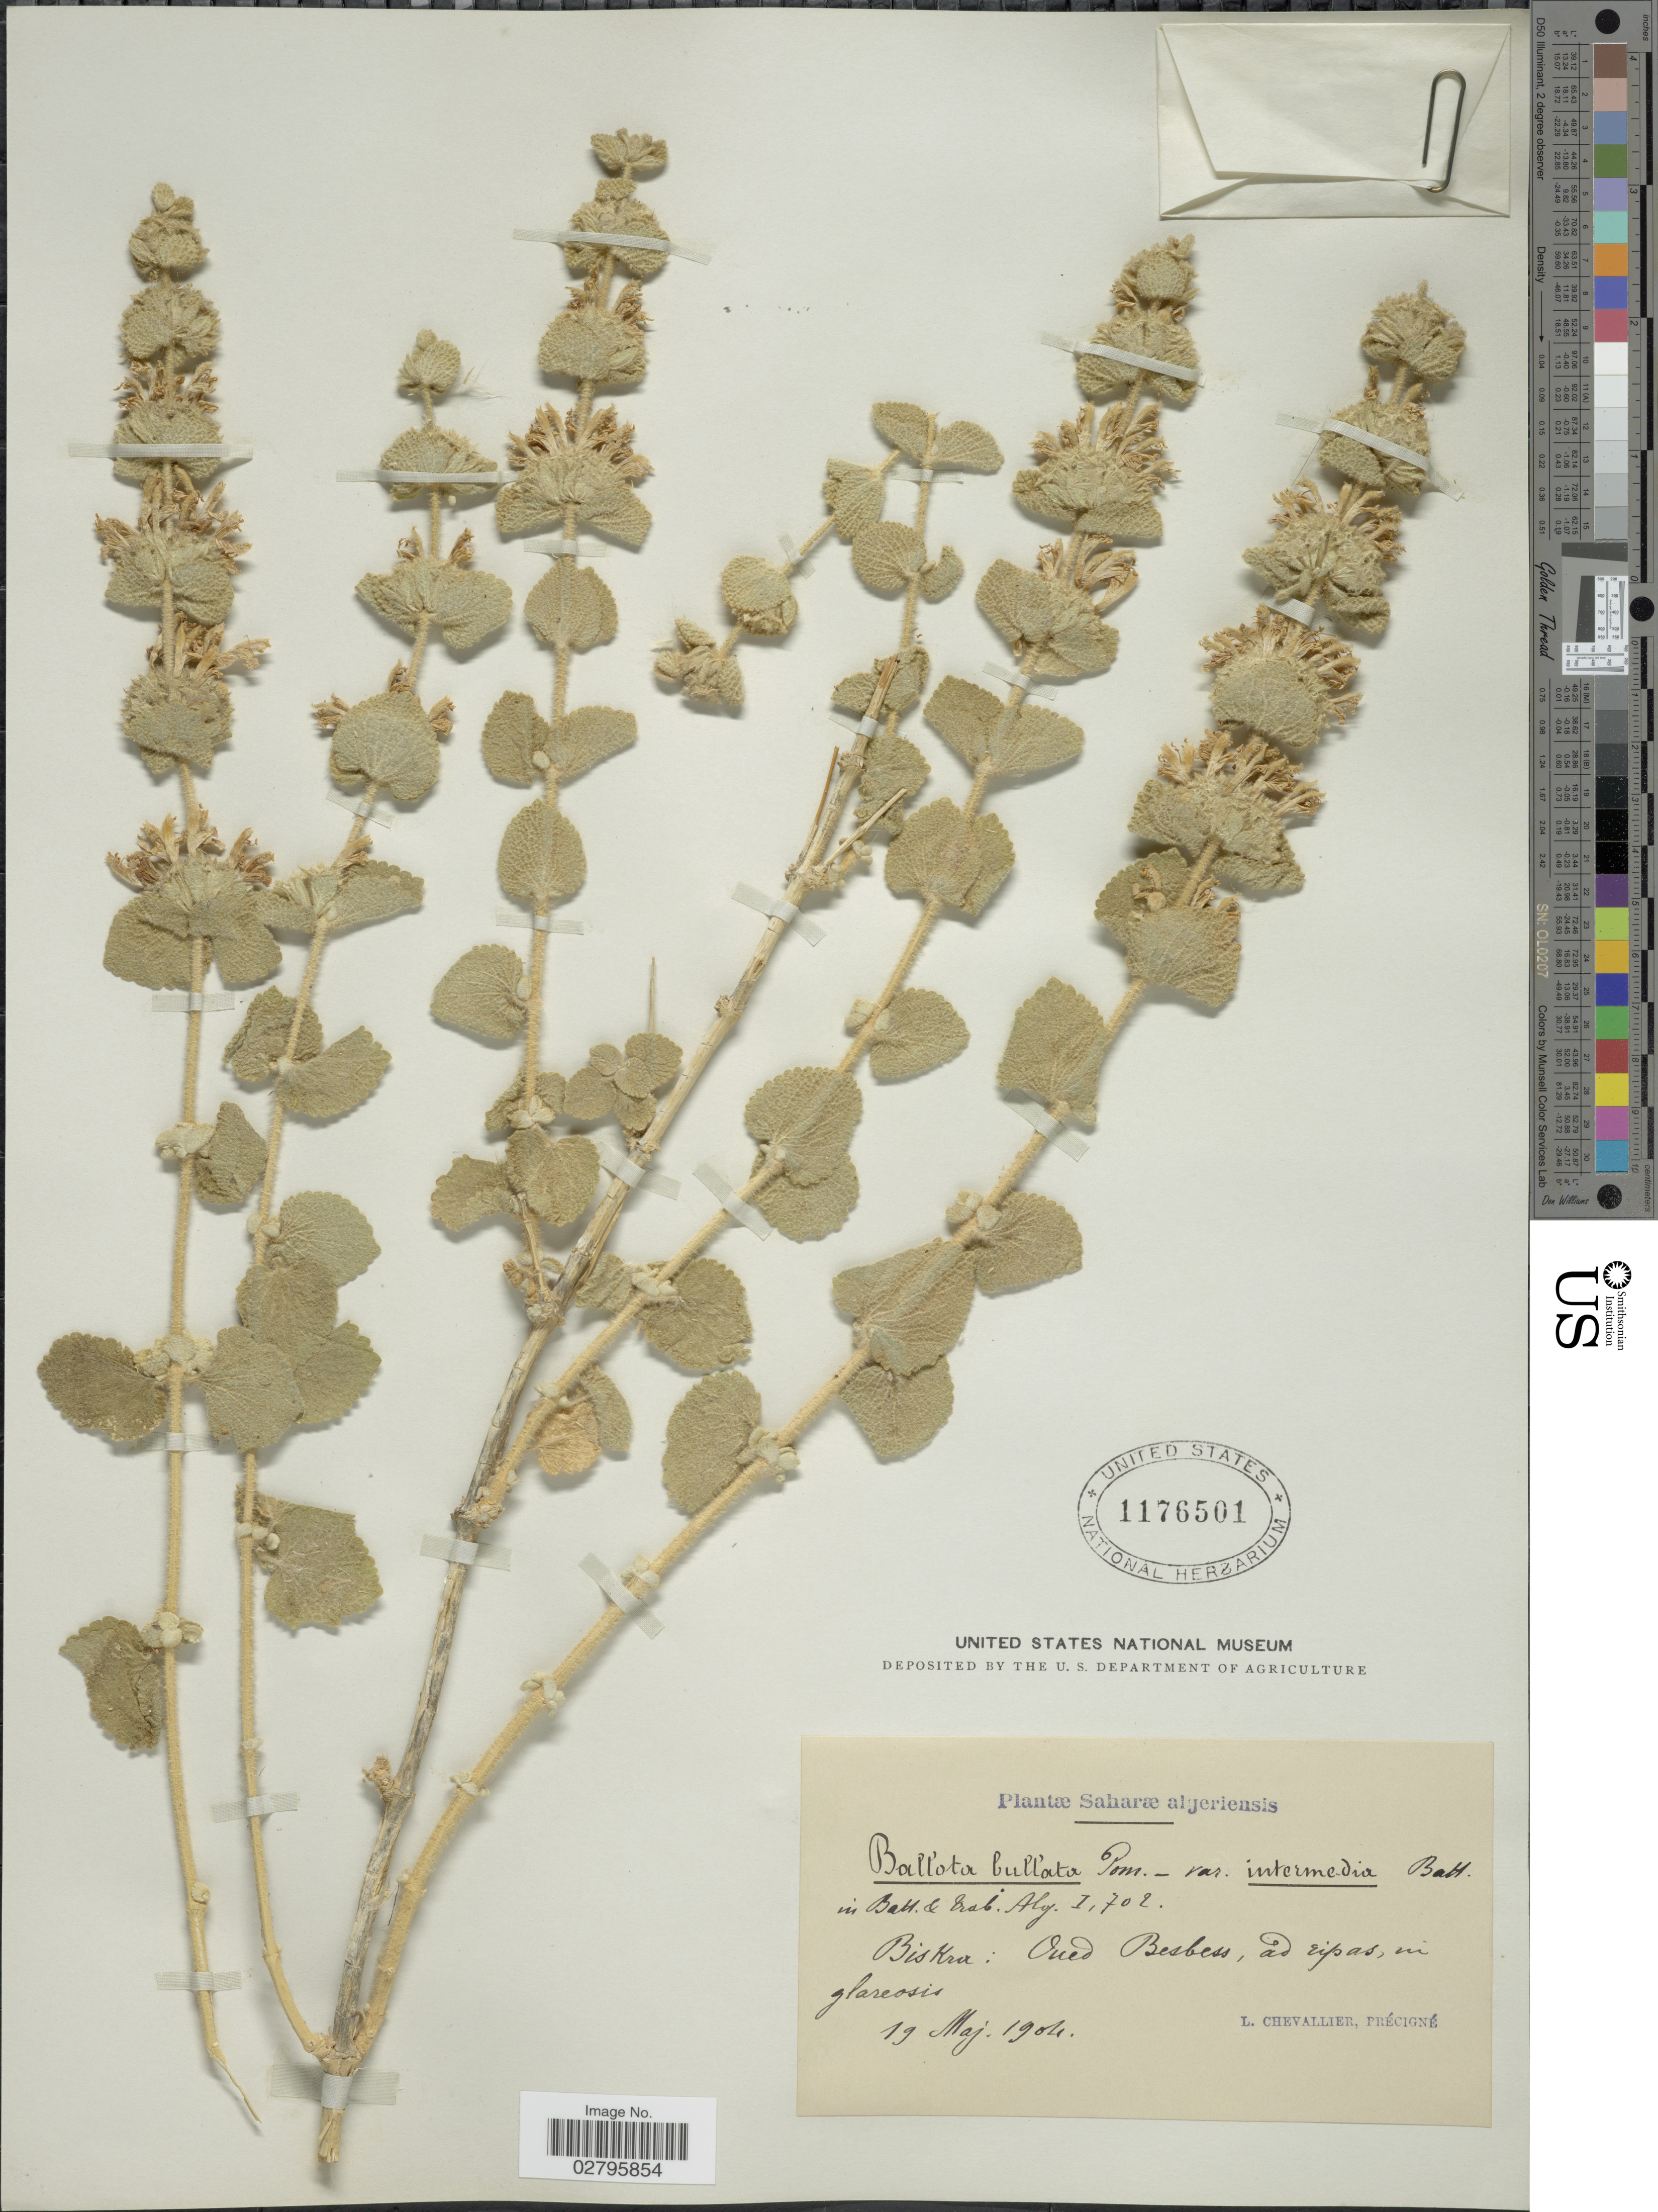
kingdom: Plantae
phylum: Tracheophyta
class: Magnoliopsida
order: Lamiales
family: Lamiaceae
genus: Ballota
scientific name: Ballota bullata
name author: Pomel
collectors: L. Chevallier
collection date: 1904-05-19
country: Algeria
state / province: Biskra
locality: Saharæ algeriensis. Oued Besbess, ad ripas, in glareosis.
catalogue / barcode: US 1176501